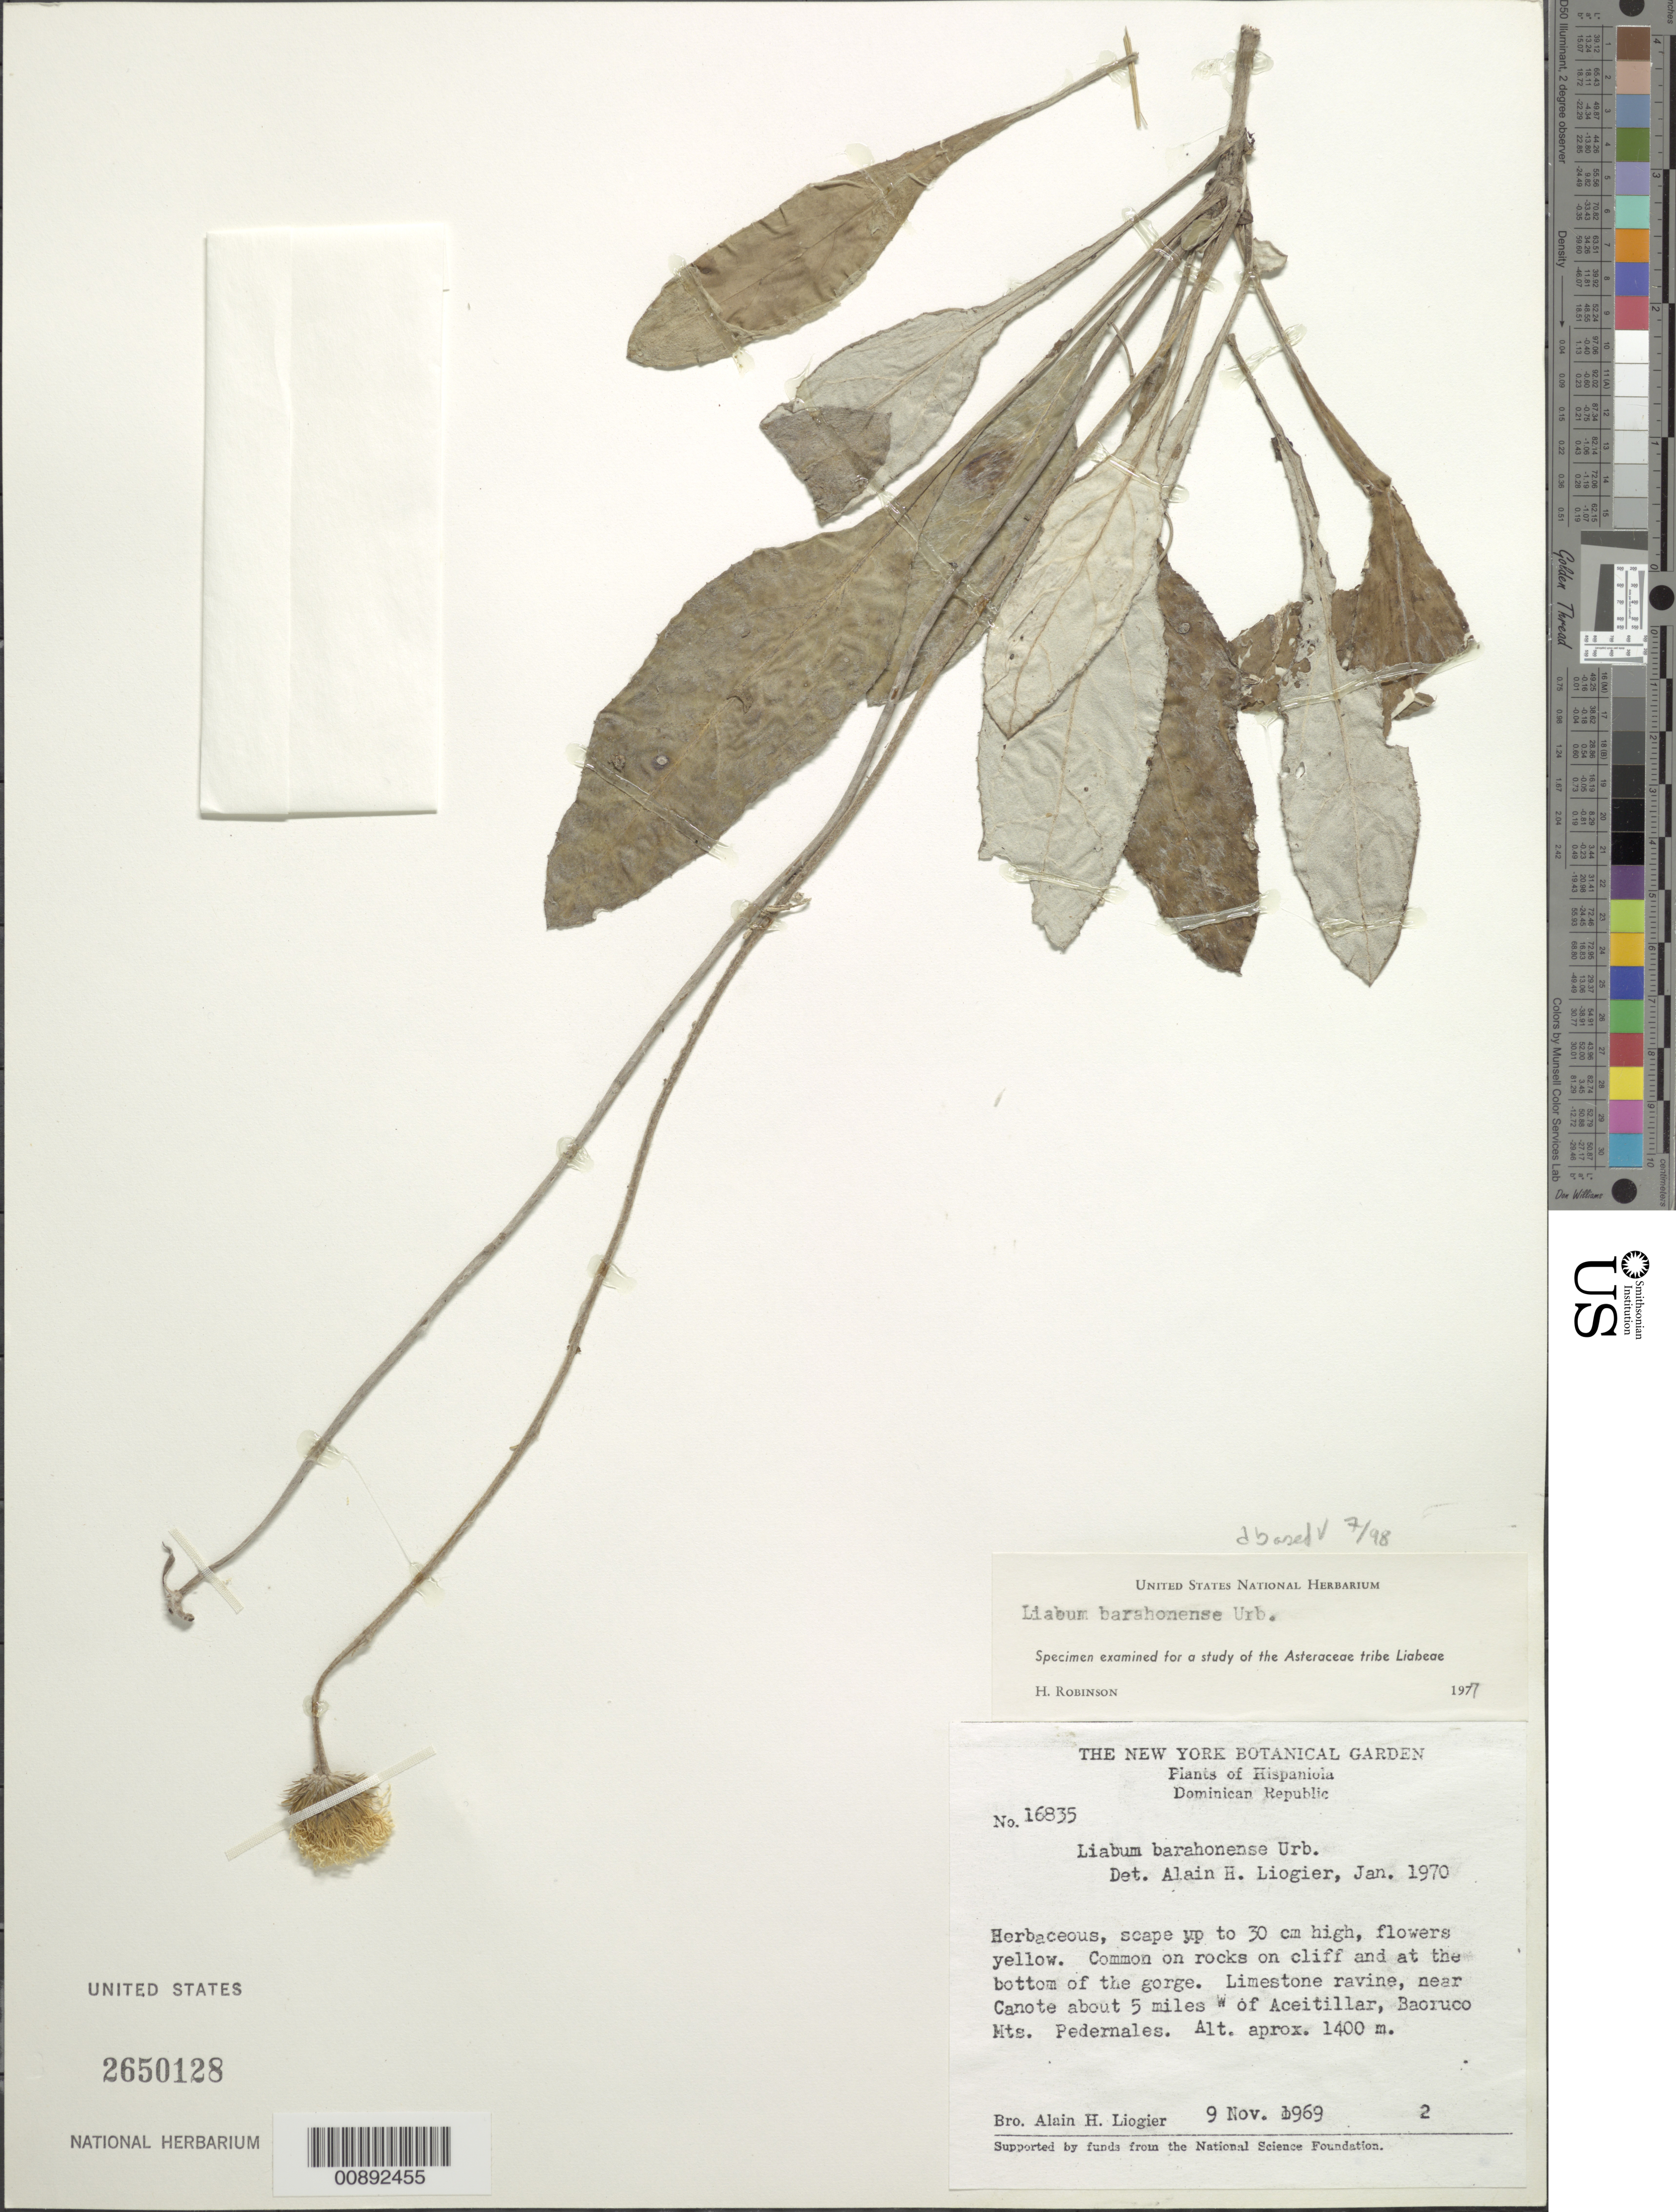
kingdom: Plantae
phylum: Tracheophyta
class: Magnoliopsida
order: Asterales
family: Asteraceae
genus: Liabum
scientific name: Liabum barahonense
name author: Urb.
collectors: A. H. Liogier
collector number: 16835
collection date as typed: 9 November 1969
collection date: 1969-11-09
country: Dominican Republic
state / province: Barahona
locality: Canote, about 5 miles W of Aceitillar, Baoruco Mts. Pedernales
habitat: Limestone ravine. Rocks on cliff and at the bottom of the gorge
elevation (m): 1400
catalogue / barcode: US 2650128